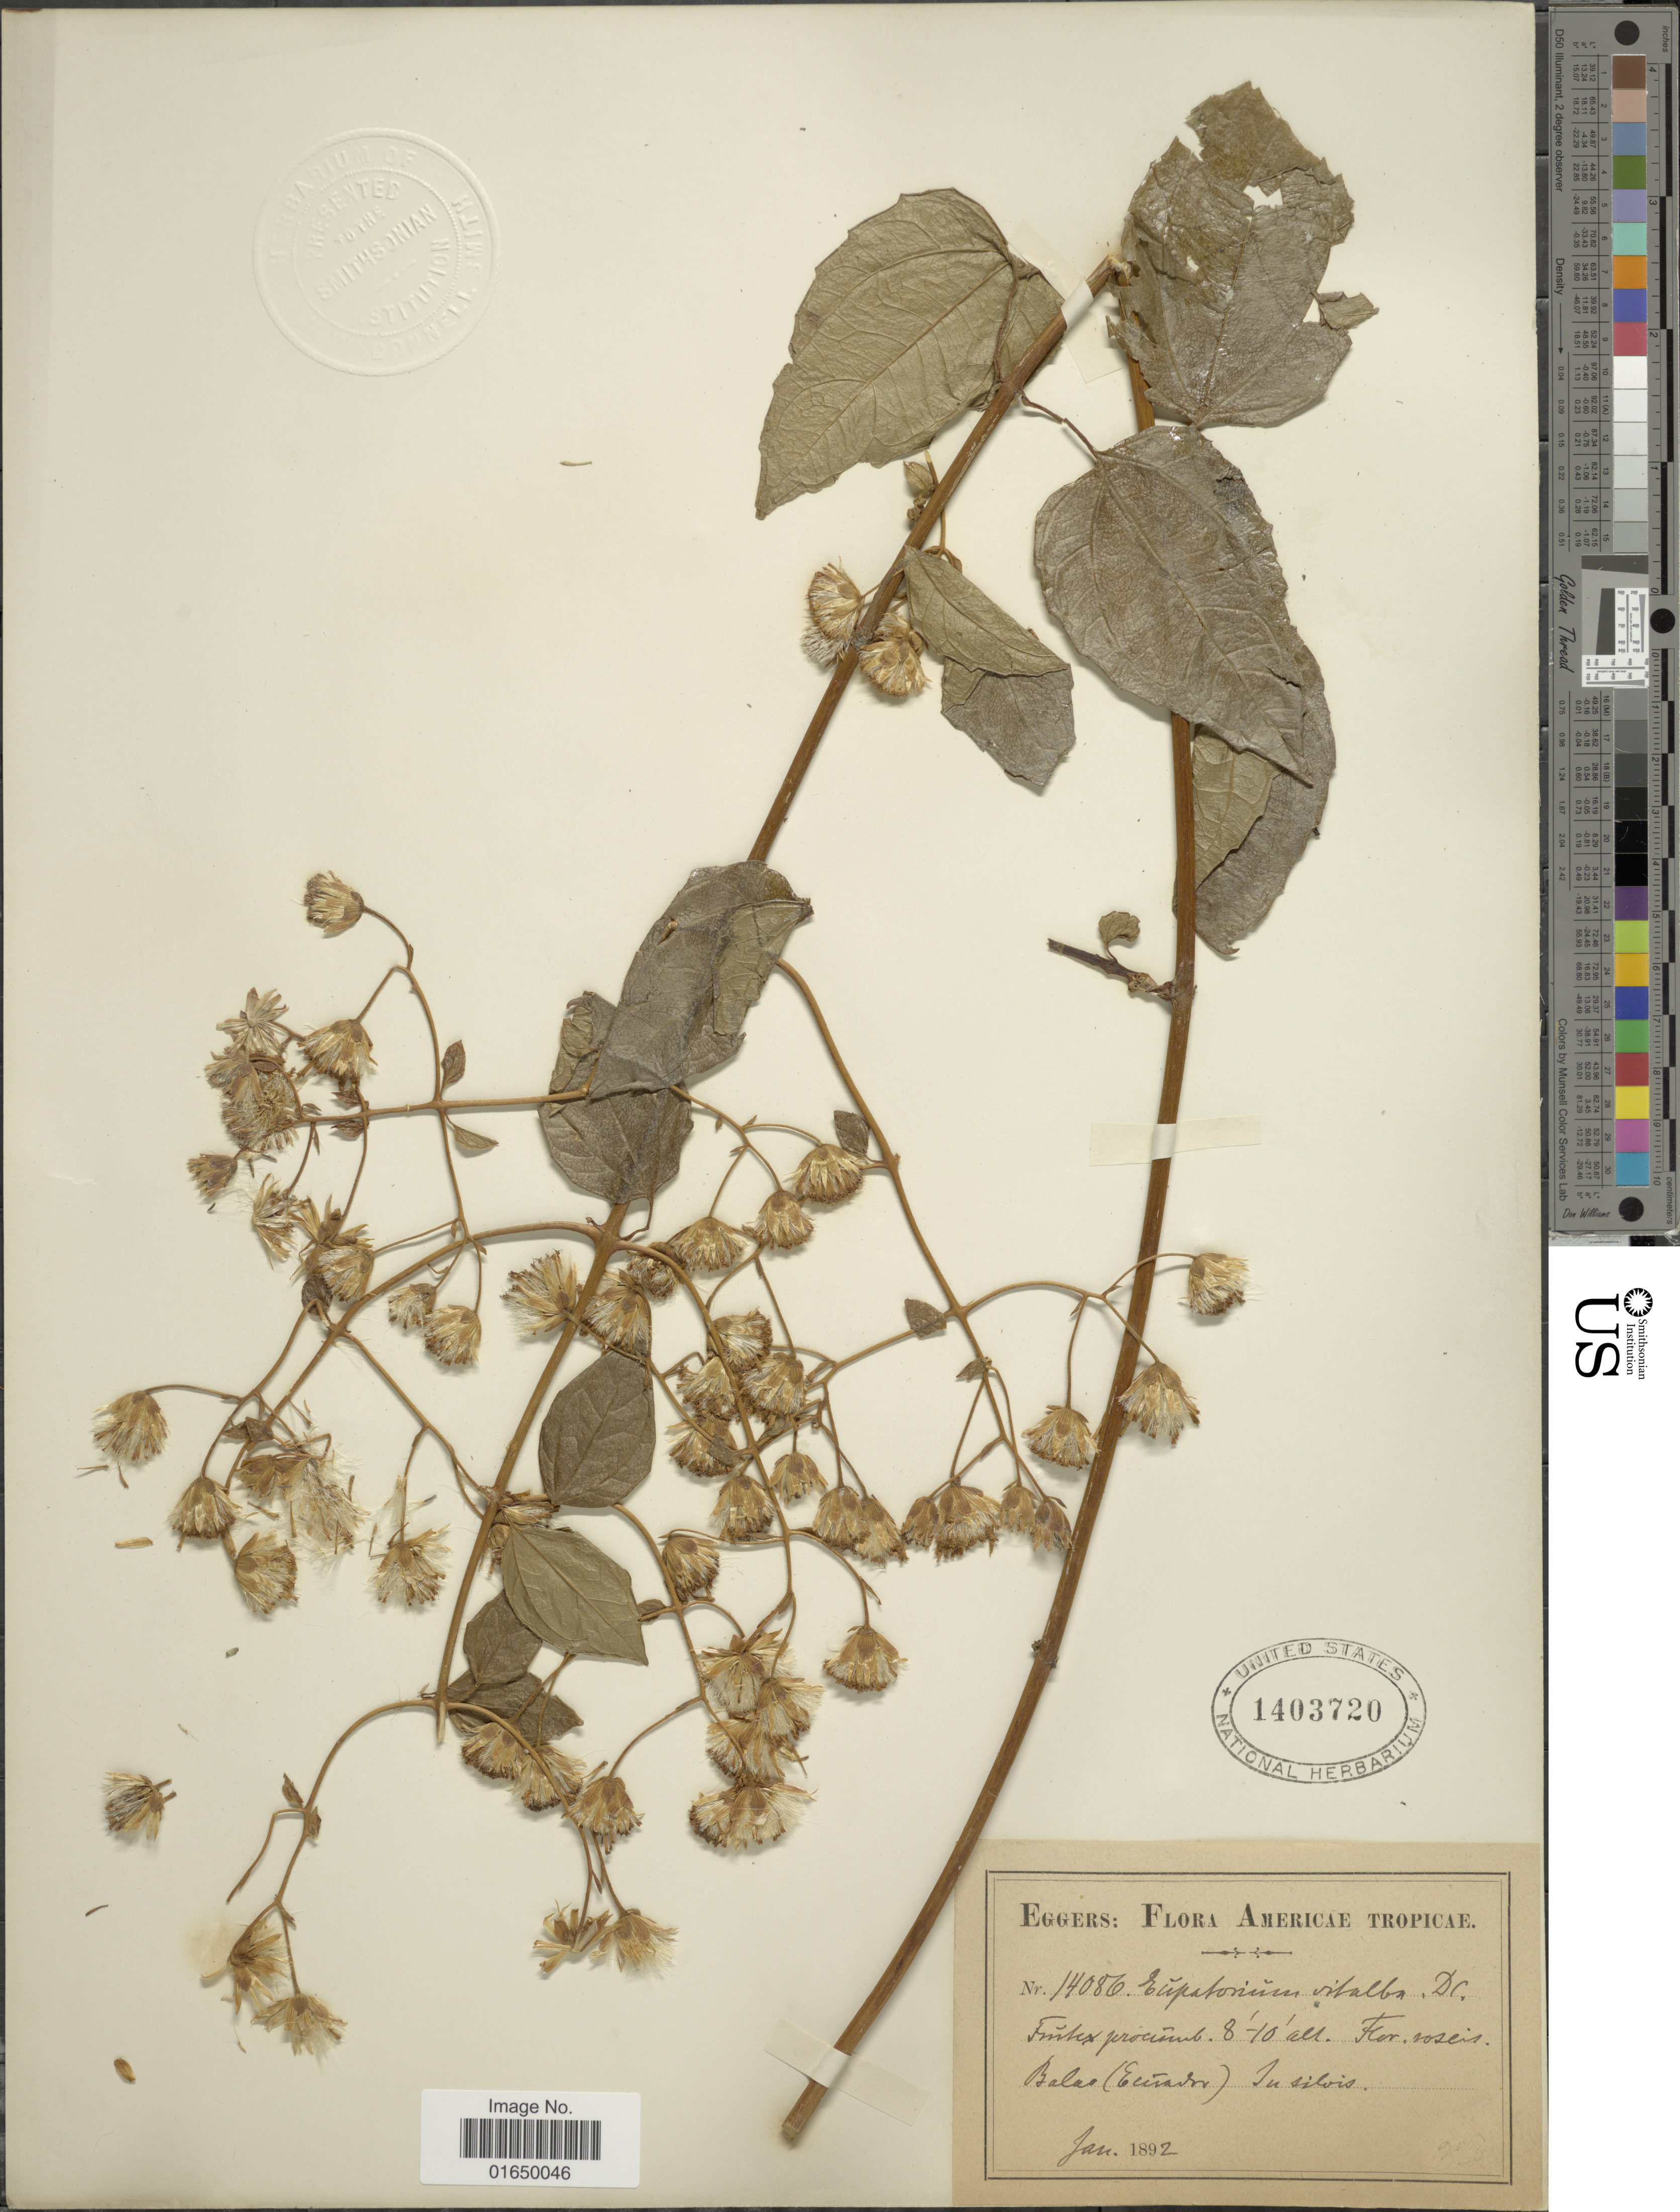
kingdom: Plantae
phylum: Tracheophyta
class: Magnoliopsida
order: Asterales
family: Asteraceae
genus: Heterocondylus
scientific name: Heterocondylus vitalbae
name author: (DC.) R.M. King & H. Rob.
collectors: -. Eggers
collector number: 14086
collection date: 1892-01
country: Ecuador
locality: Balao, In silvis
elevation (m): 2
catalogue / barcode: US 1403720